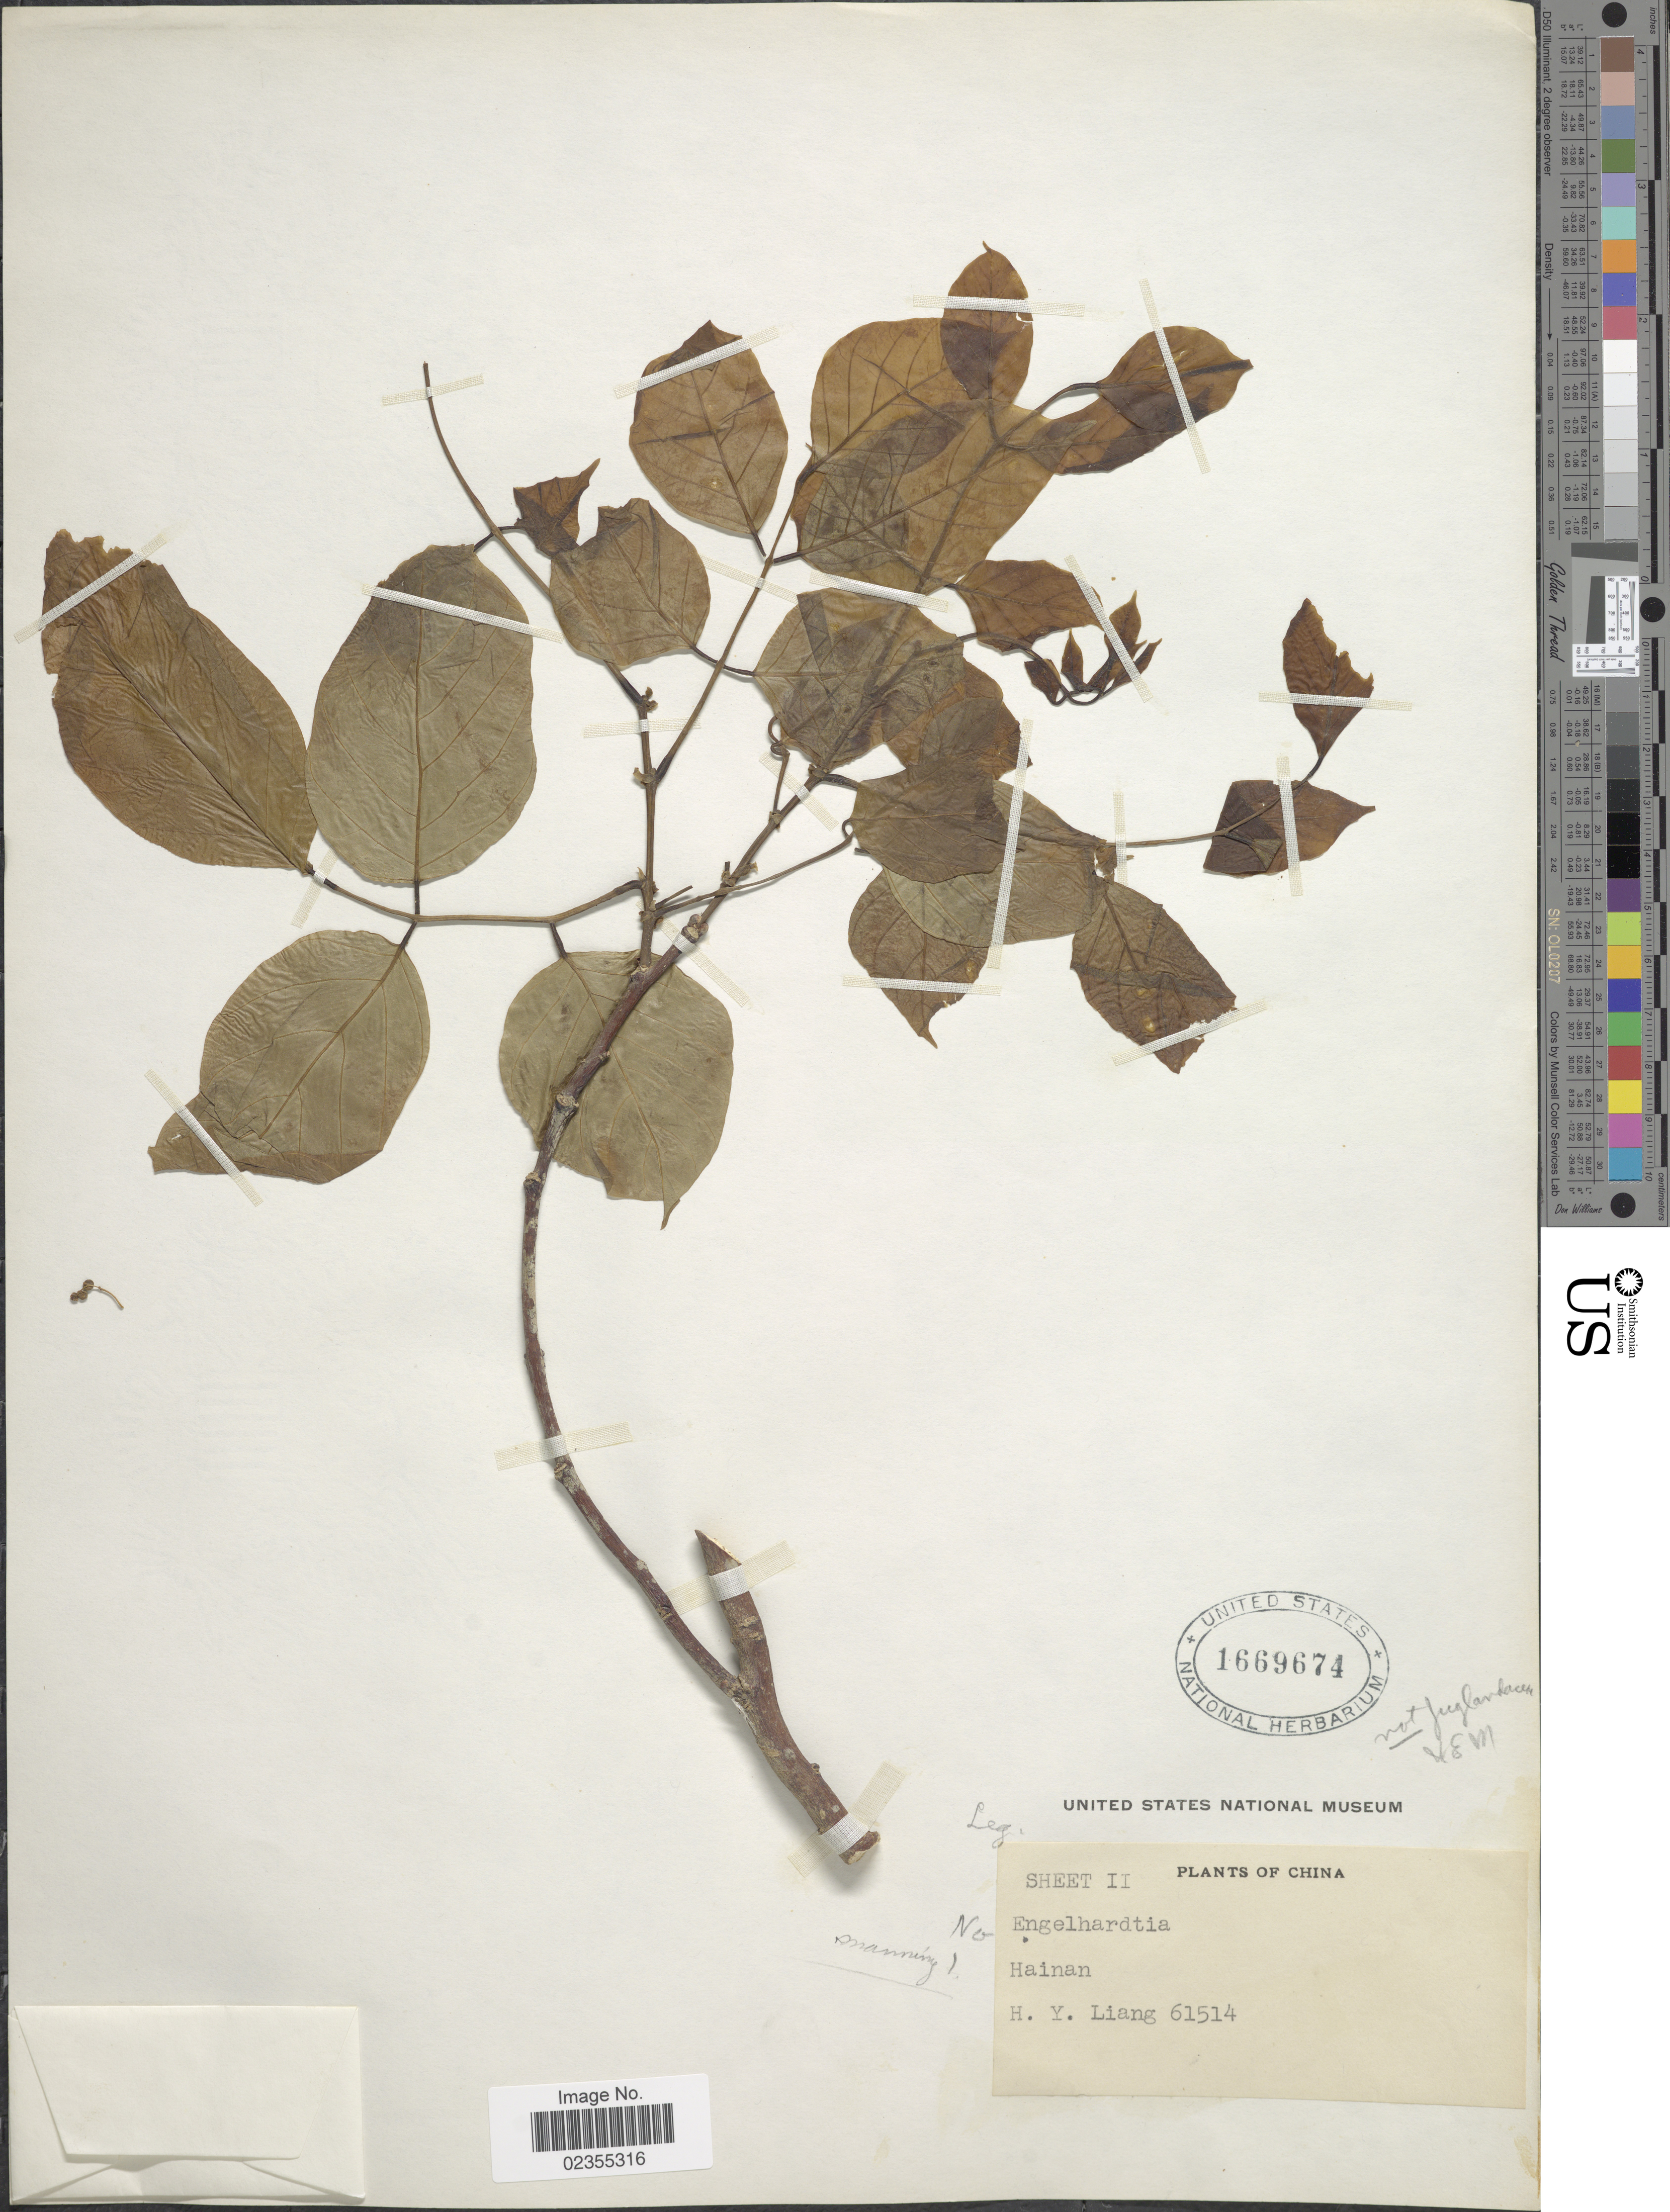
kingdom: Plantae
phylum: Tracheophyta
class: Magnoliopsida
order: Fabales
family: Fabaceae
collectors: H. Y. Liang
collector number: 61514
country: China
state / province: Hainan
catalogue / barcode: US 1669674